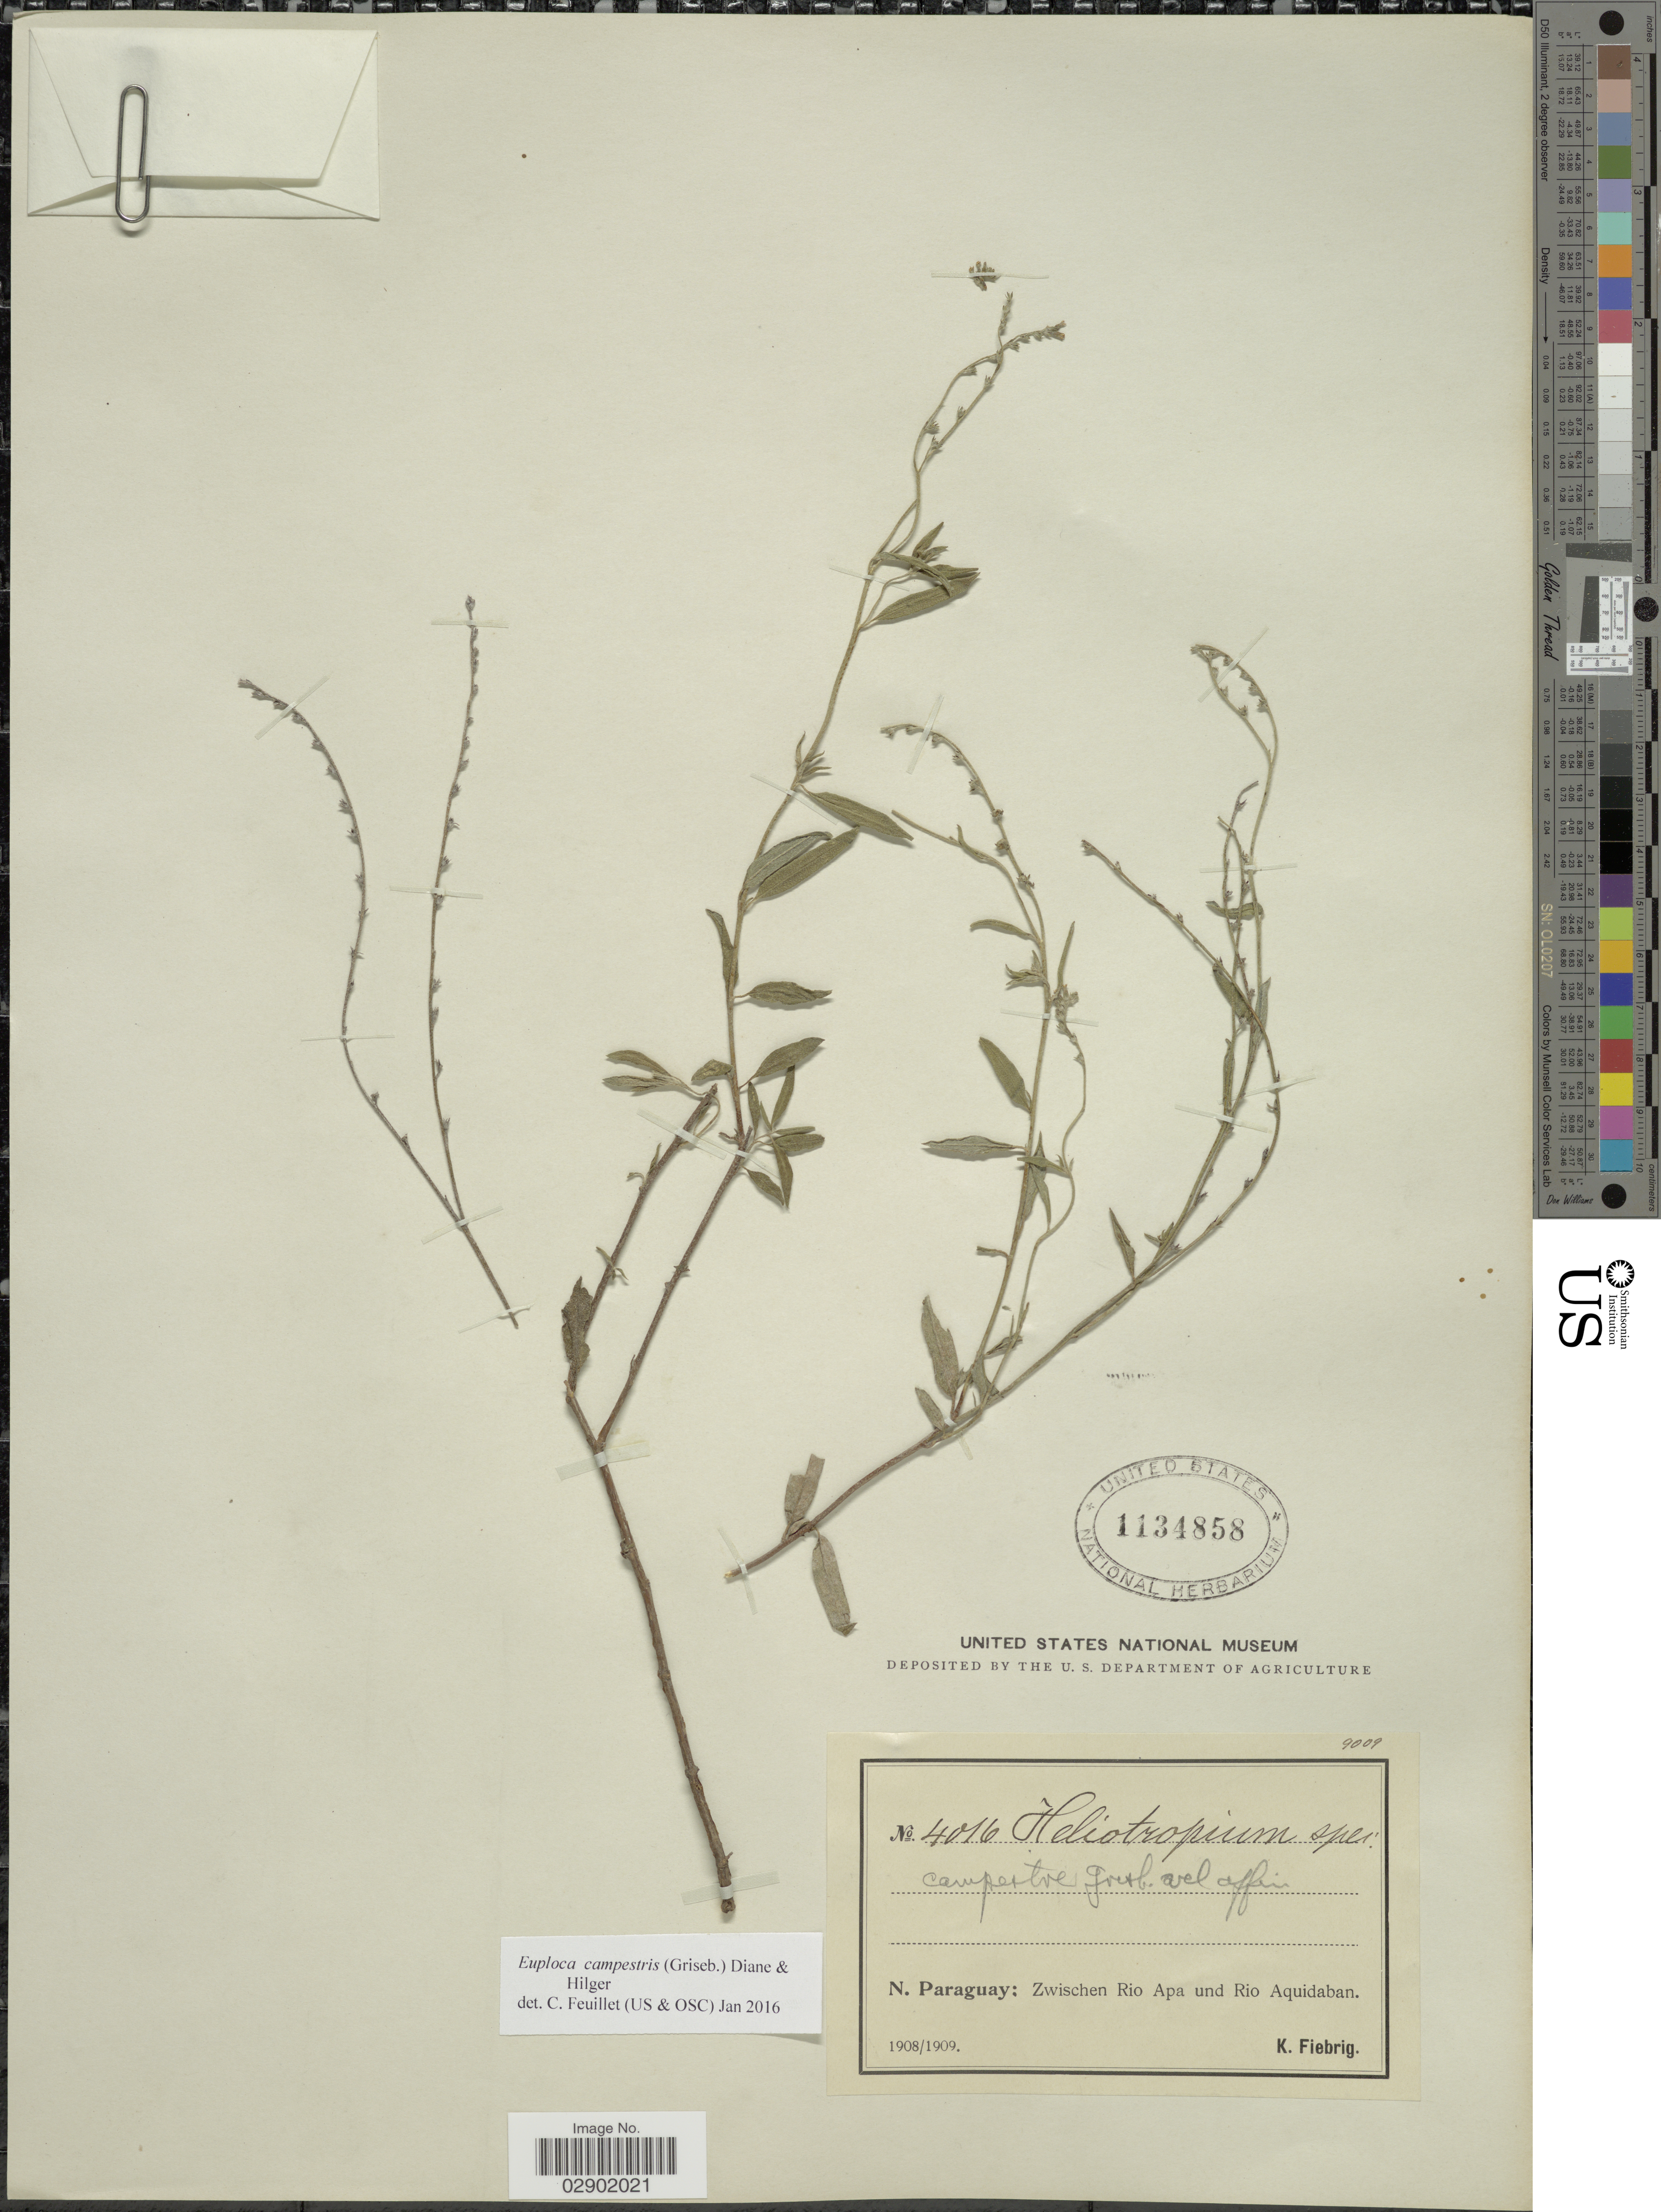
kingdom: Plantae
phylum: Tracheophyta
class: Magnoliopsida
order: Boraginales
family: Heliotropiaceae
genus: Euploca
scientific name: Euploca campestris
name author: (Griseb.) Diane & Hilger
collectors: K. Fiebrig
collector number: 4016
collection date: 1908/1909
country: Paraguay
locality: N. Paraguay: Zwischen Rio Apa und Rio Aquidaban.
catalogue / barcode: US 1134858